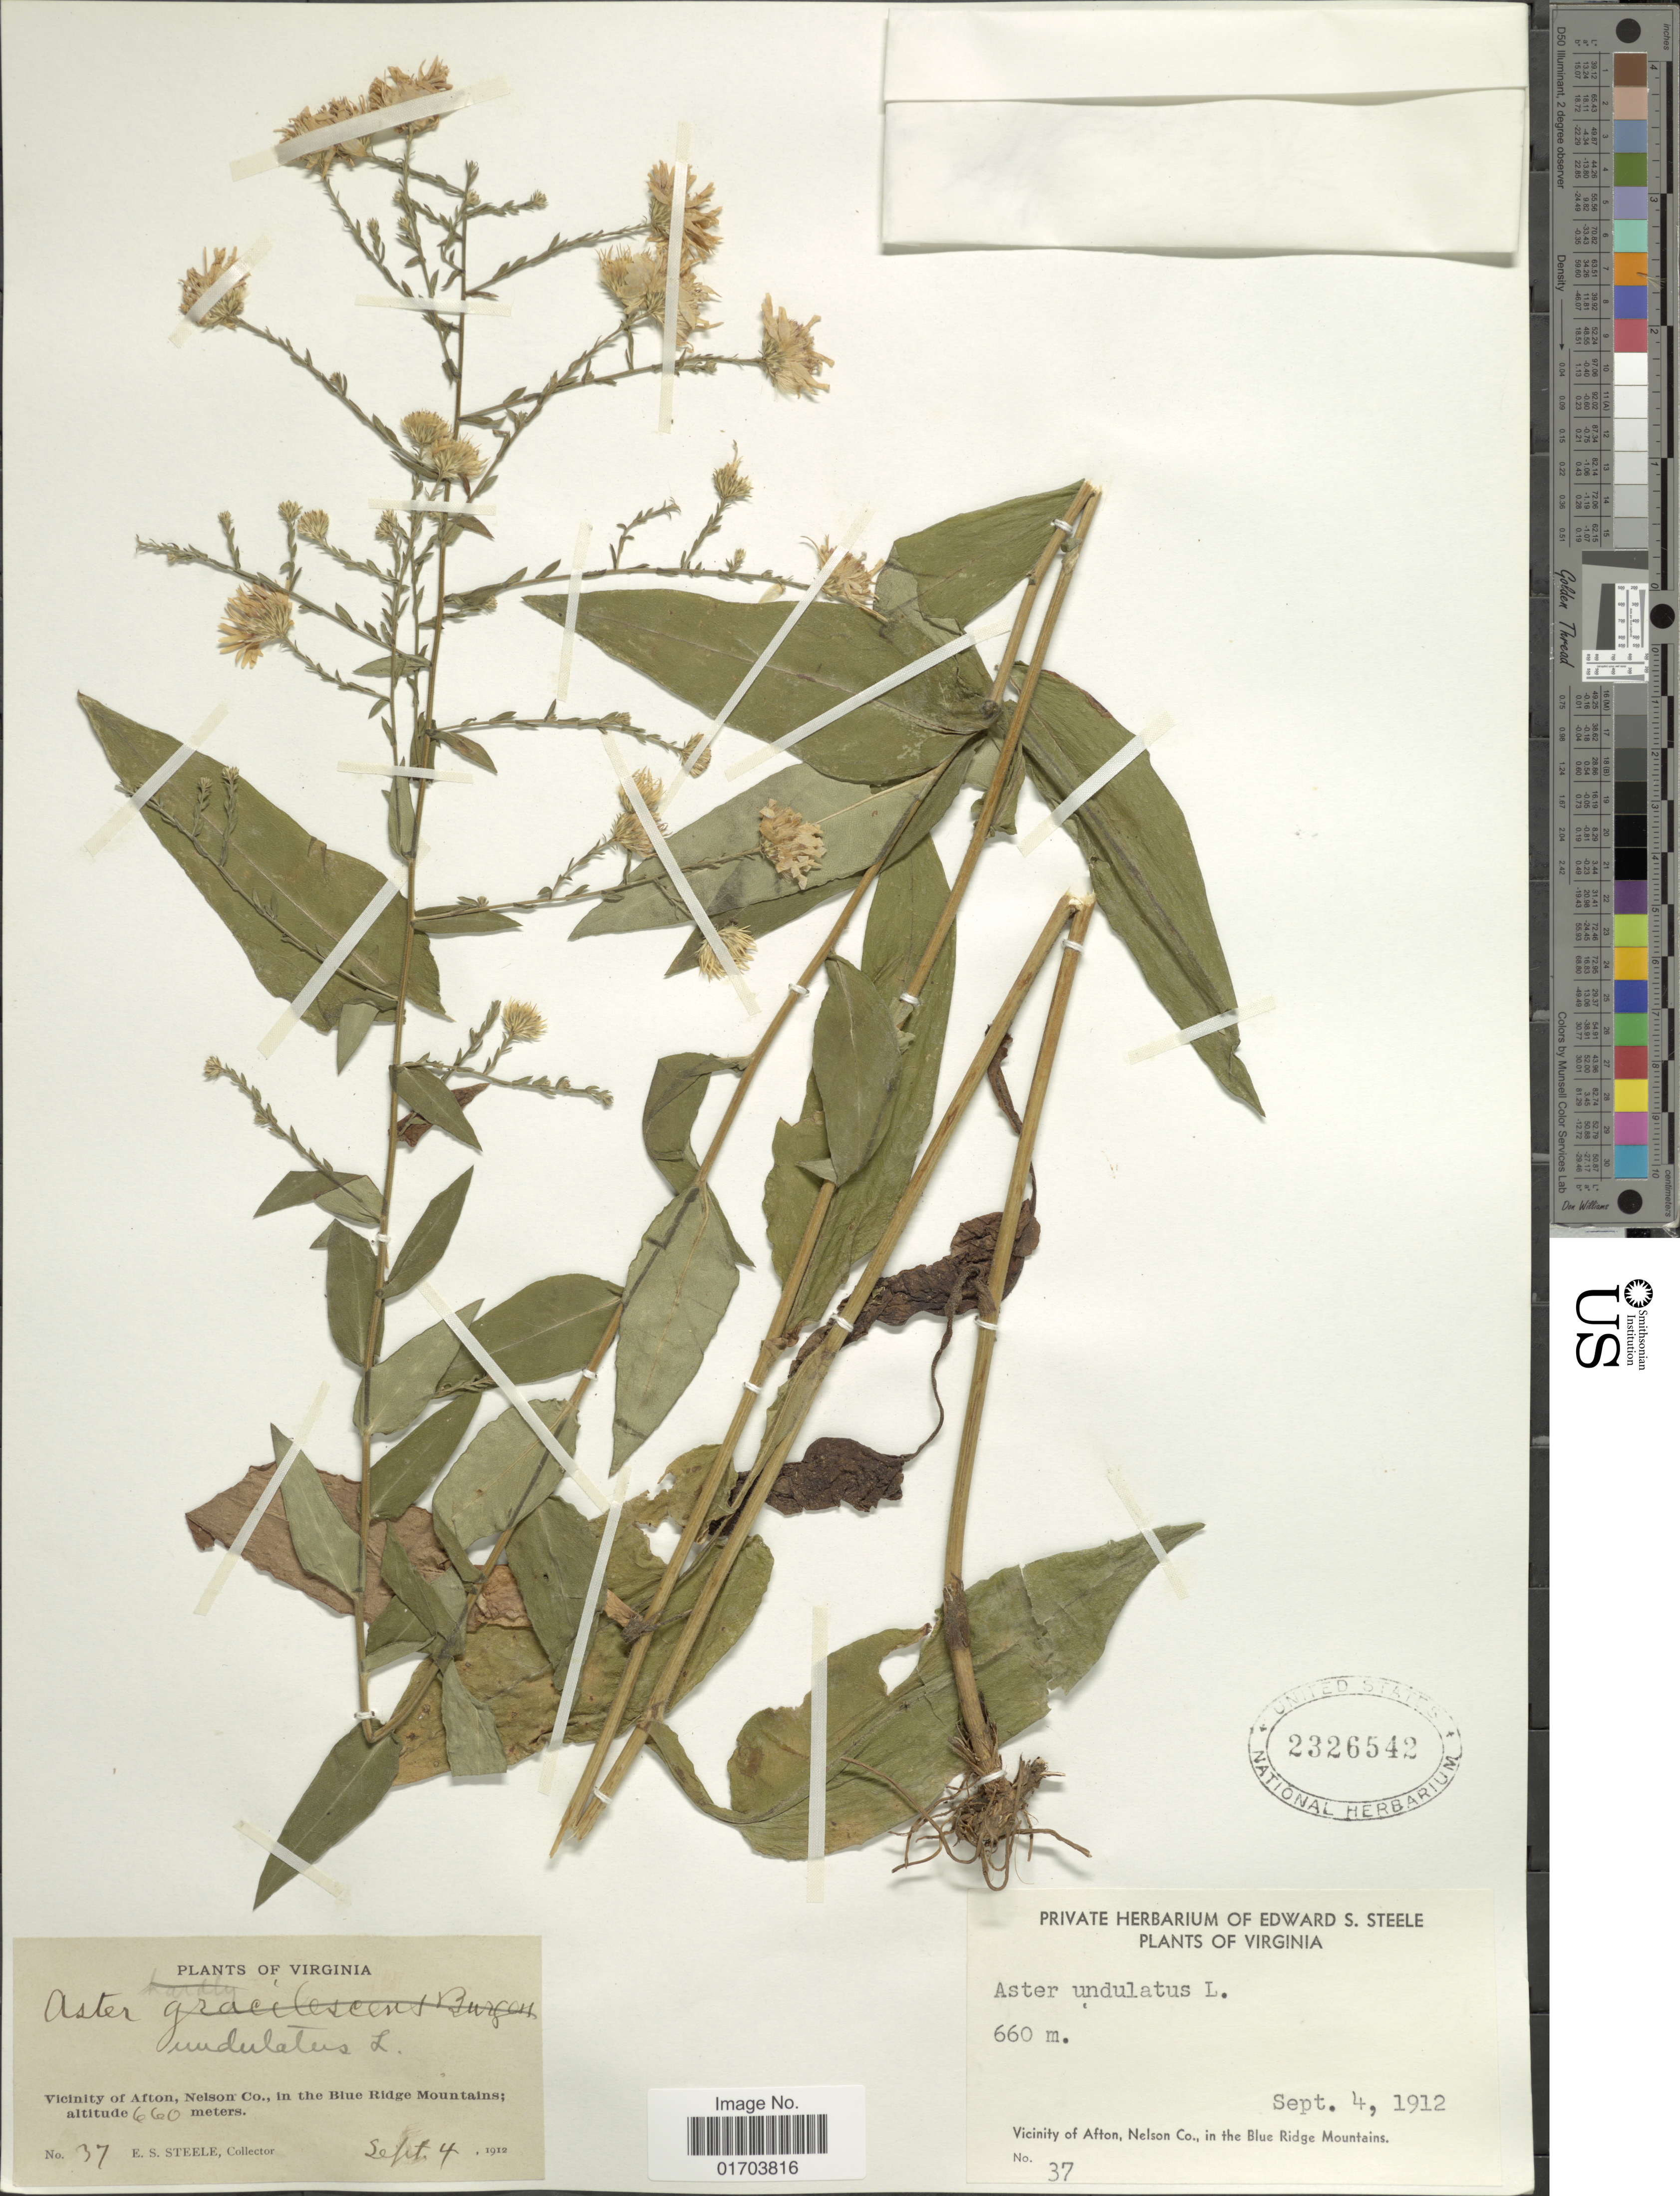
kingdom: Plantae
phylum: Tracheophyta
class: Magnoliopsida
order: Asterales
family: Asteraceae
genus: Symphyotrichum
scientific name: Symphyotrichum undulatum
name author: (L.) G.L. Nesom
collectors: E. Steele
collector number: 37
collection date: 1912-09-04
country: United States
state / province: Virginia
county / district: Nelson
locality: Vicinity of Afton, Nelson Co., in the Bliue Ridge Mountains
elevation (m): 660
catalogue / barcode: US 2326542